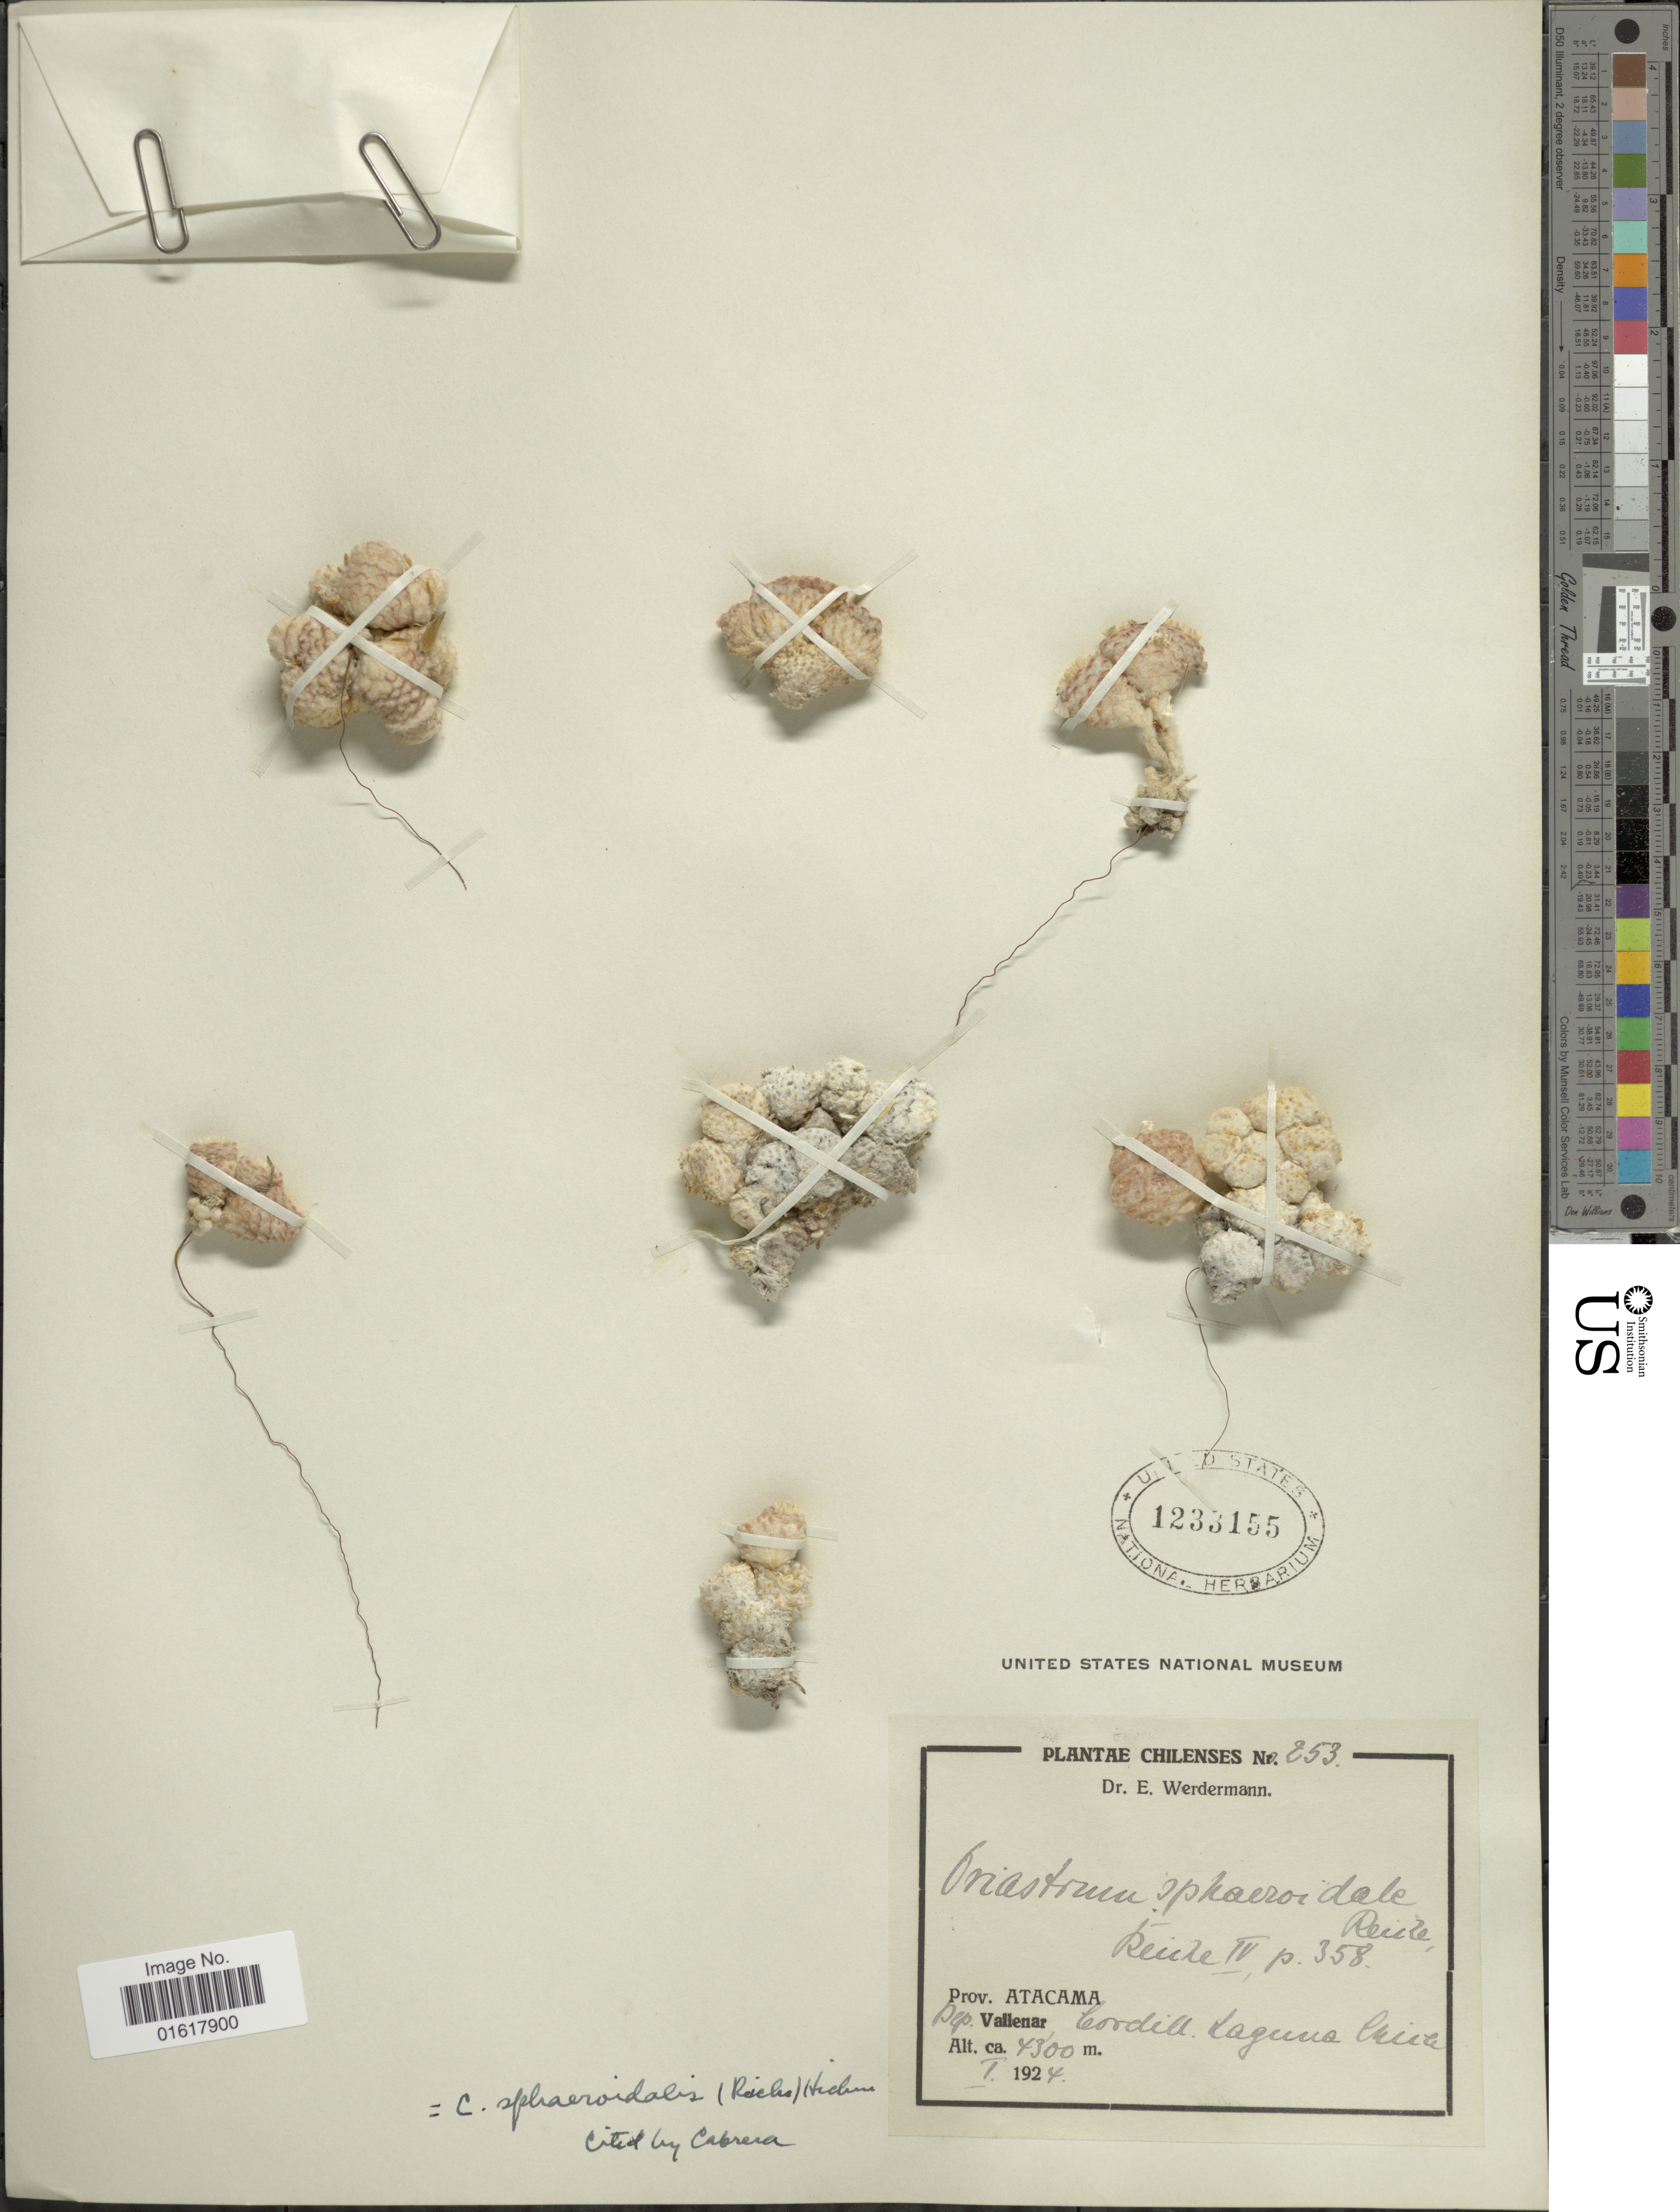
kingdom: Plantae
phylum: Tracheophyta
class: Magnoliopsida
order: Asterales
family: Asteraceae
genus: Chaetanthera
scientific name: Chaetanthera sphaeroidalis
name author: (Reiche) Hicken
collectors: E. Werdermann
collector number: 253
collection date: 1924-01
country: Chile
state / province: Atacama (III)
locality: Dep. Vallenar, Cordill. Laguna Chica.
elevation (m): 4300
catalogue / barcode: US 1233155